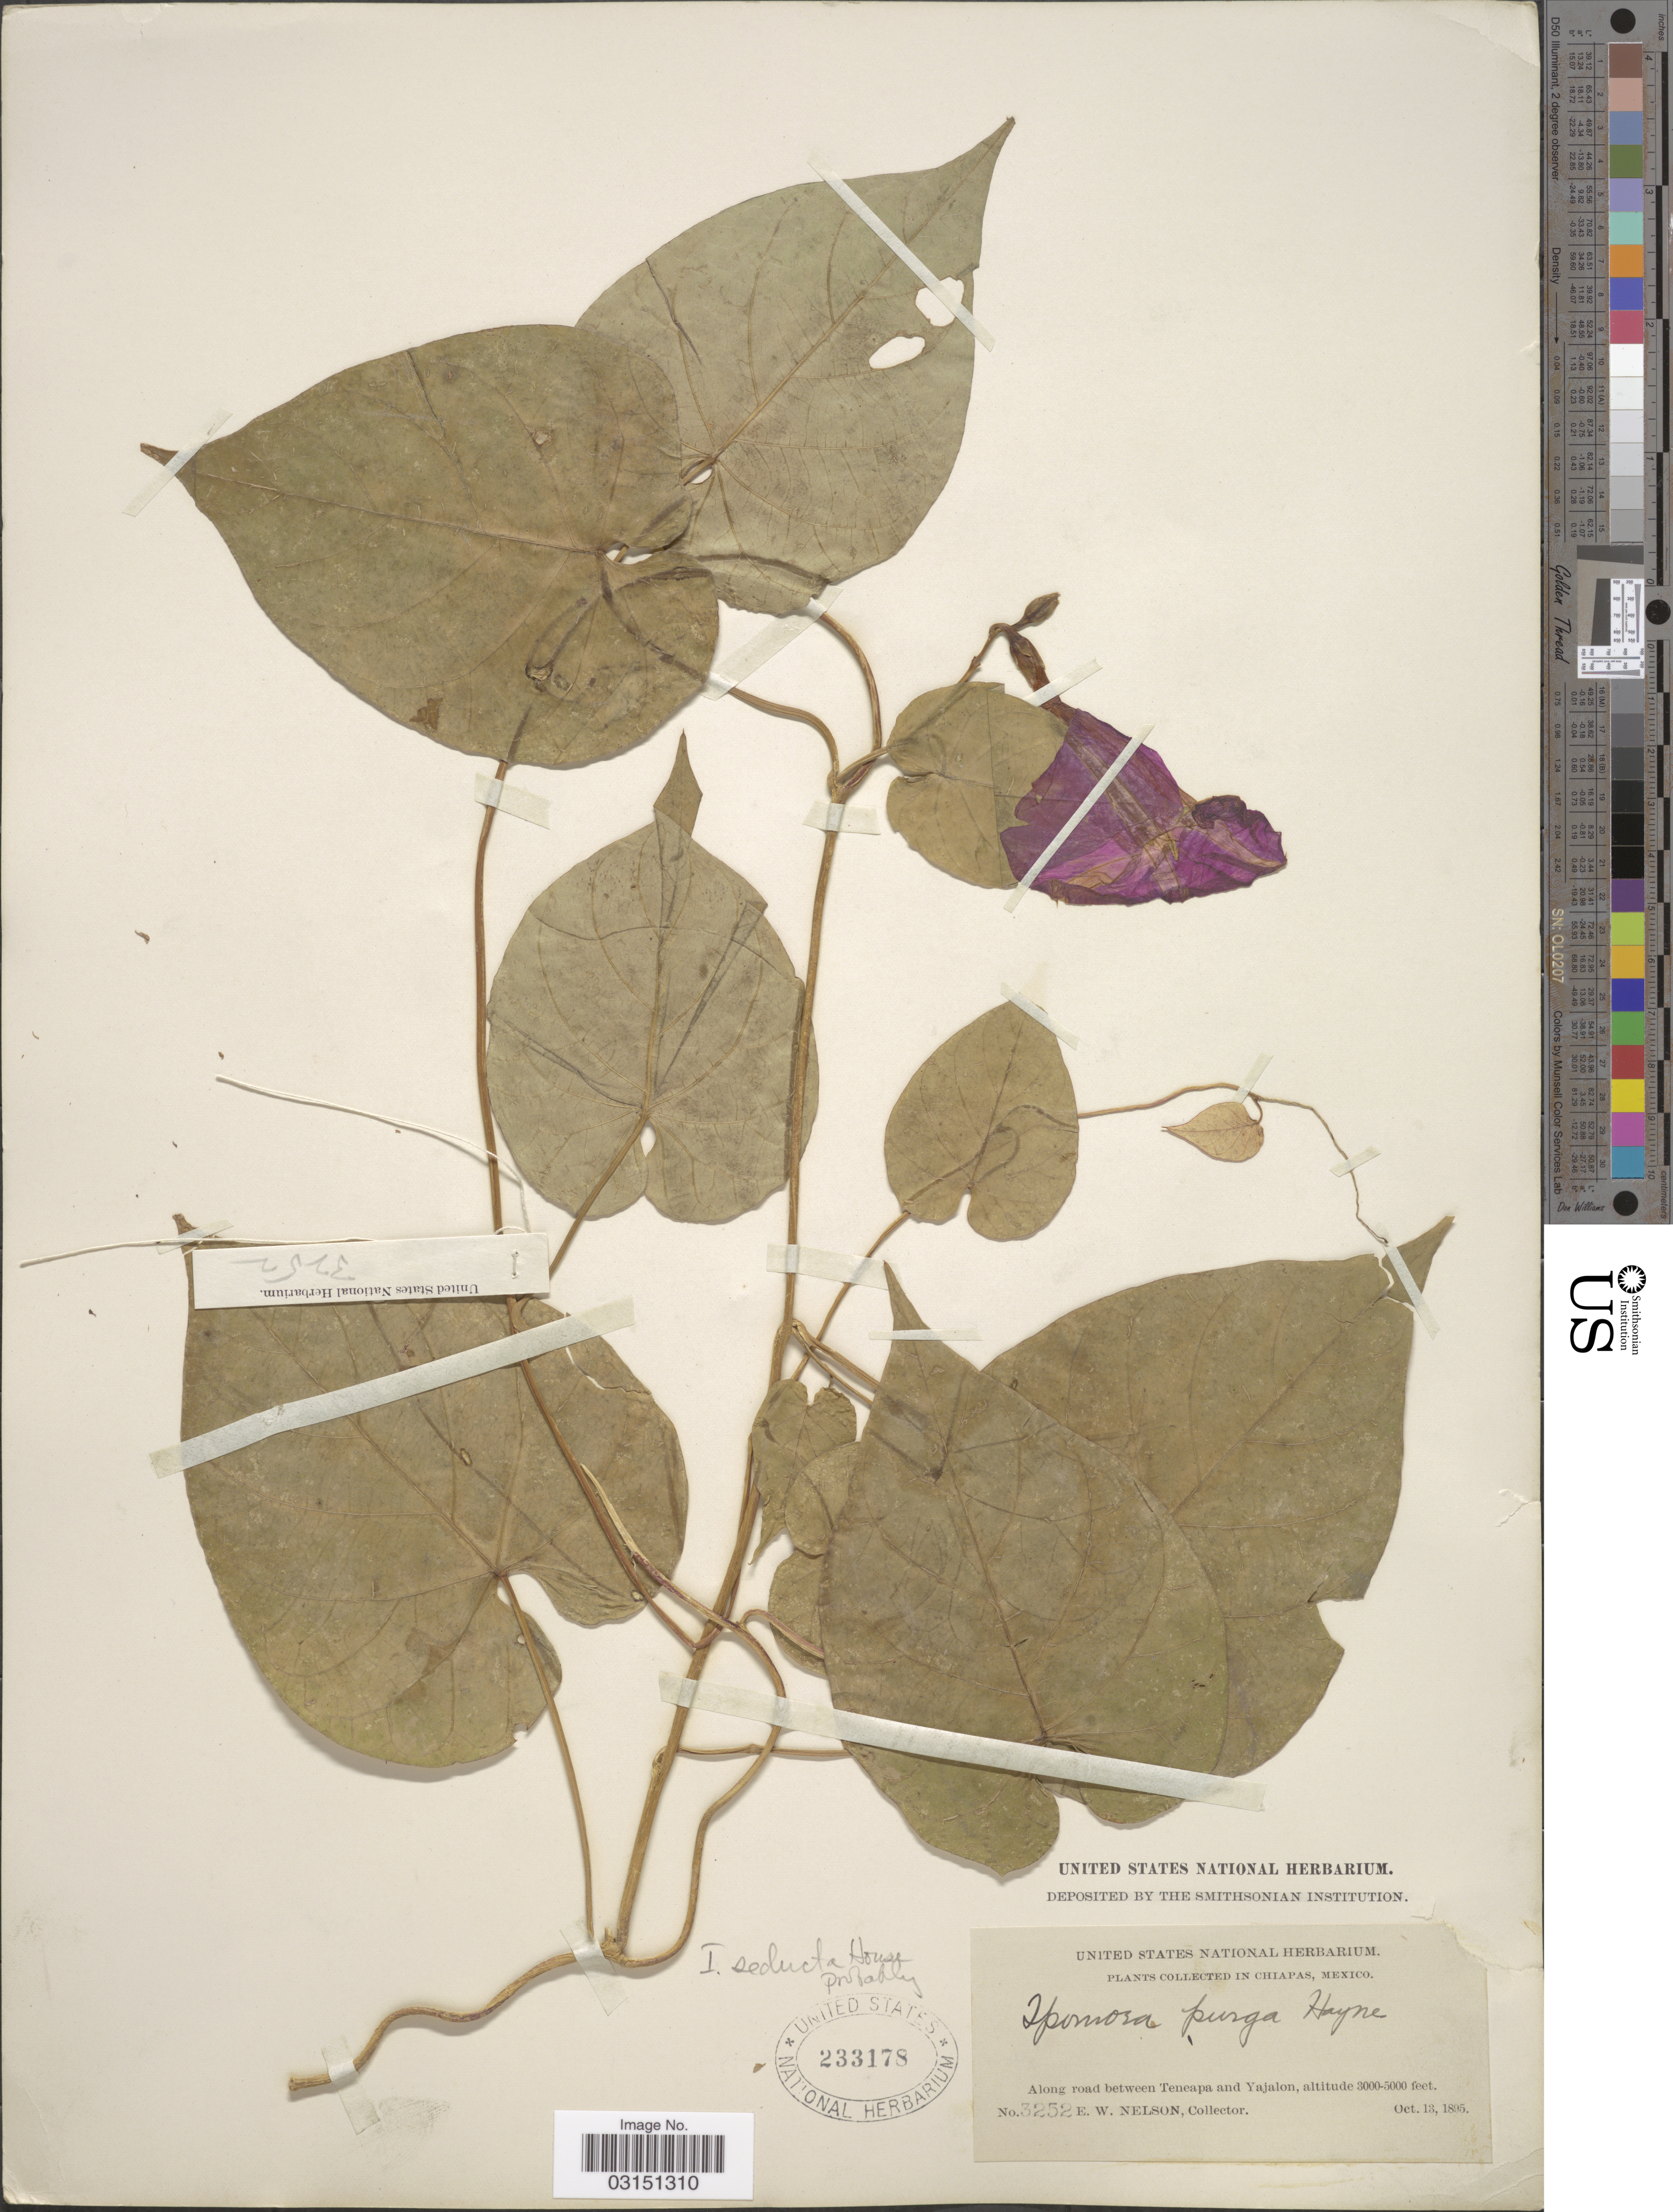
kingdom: Plantae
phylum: Tracheophyta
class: Magnoliopsida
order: Solanales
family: Convolvulaceae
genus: Ipomoea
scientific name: Ipomoea seducta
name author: House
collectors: E. W. Nelson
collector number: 3252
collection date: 1895-10-13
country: Mexico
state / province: Chiapas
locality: Along road between Teneapa and Yajalon.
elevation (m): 914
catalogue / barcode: US 233178